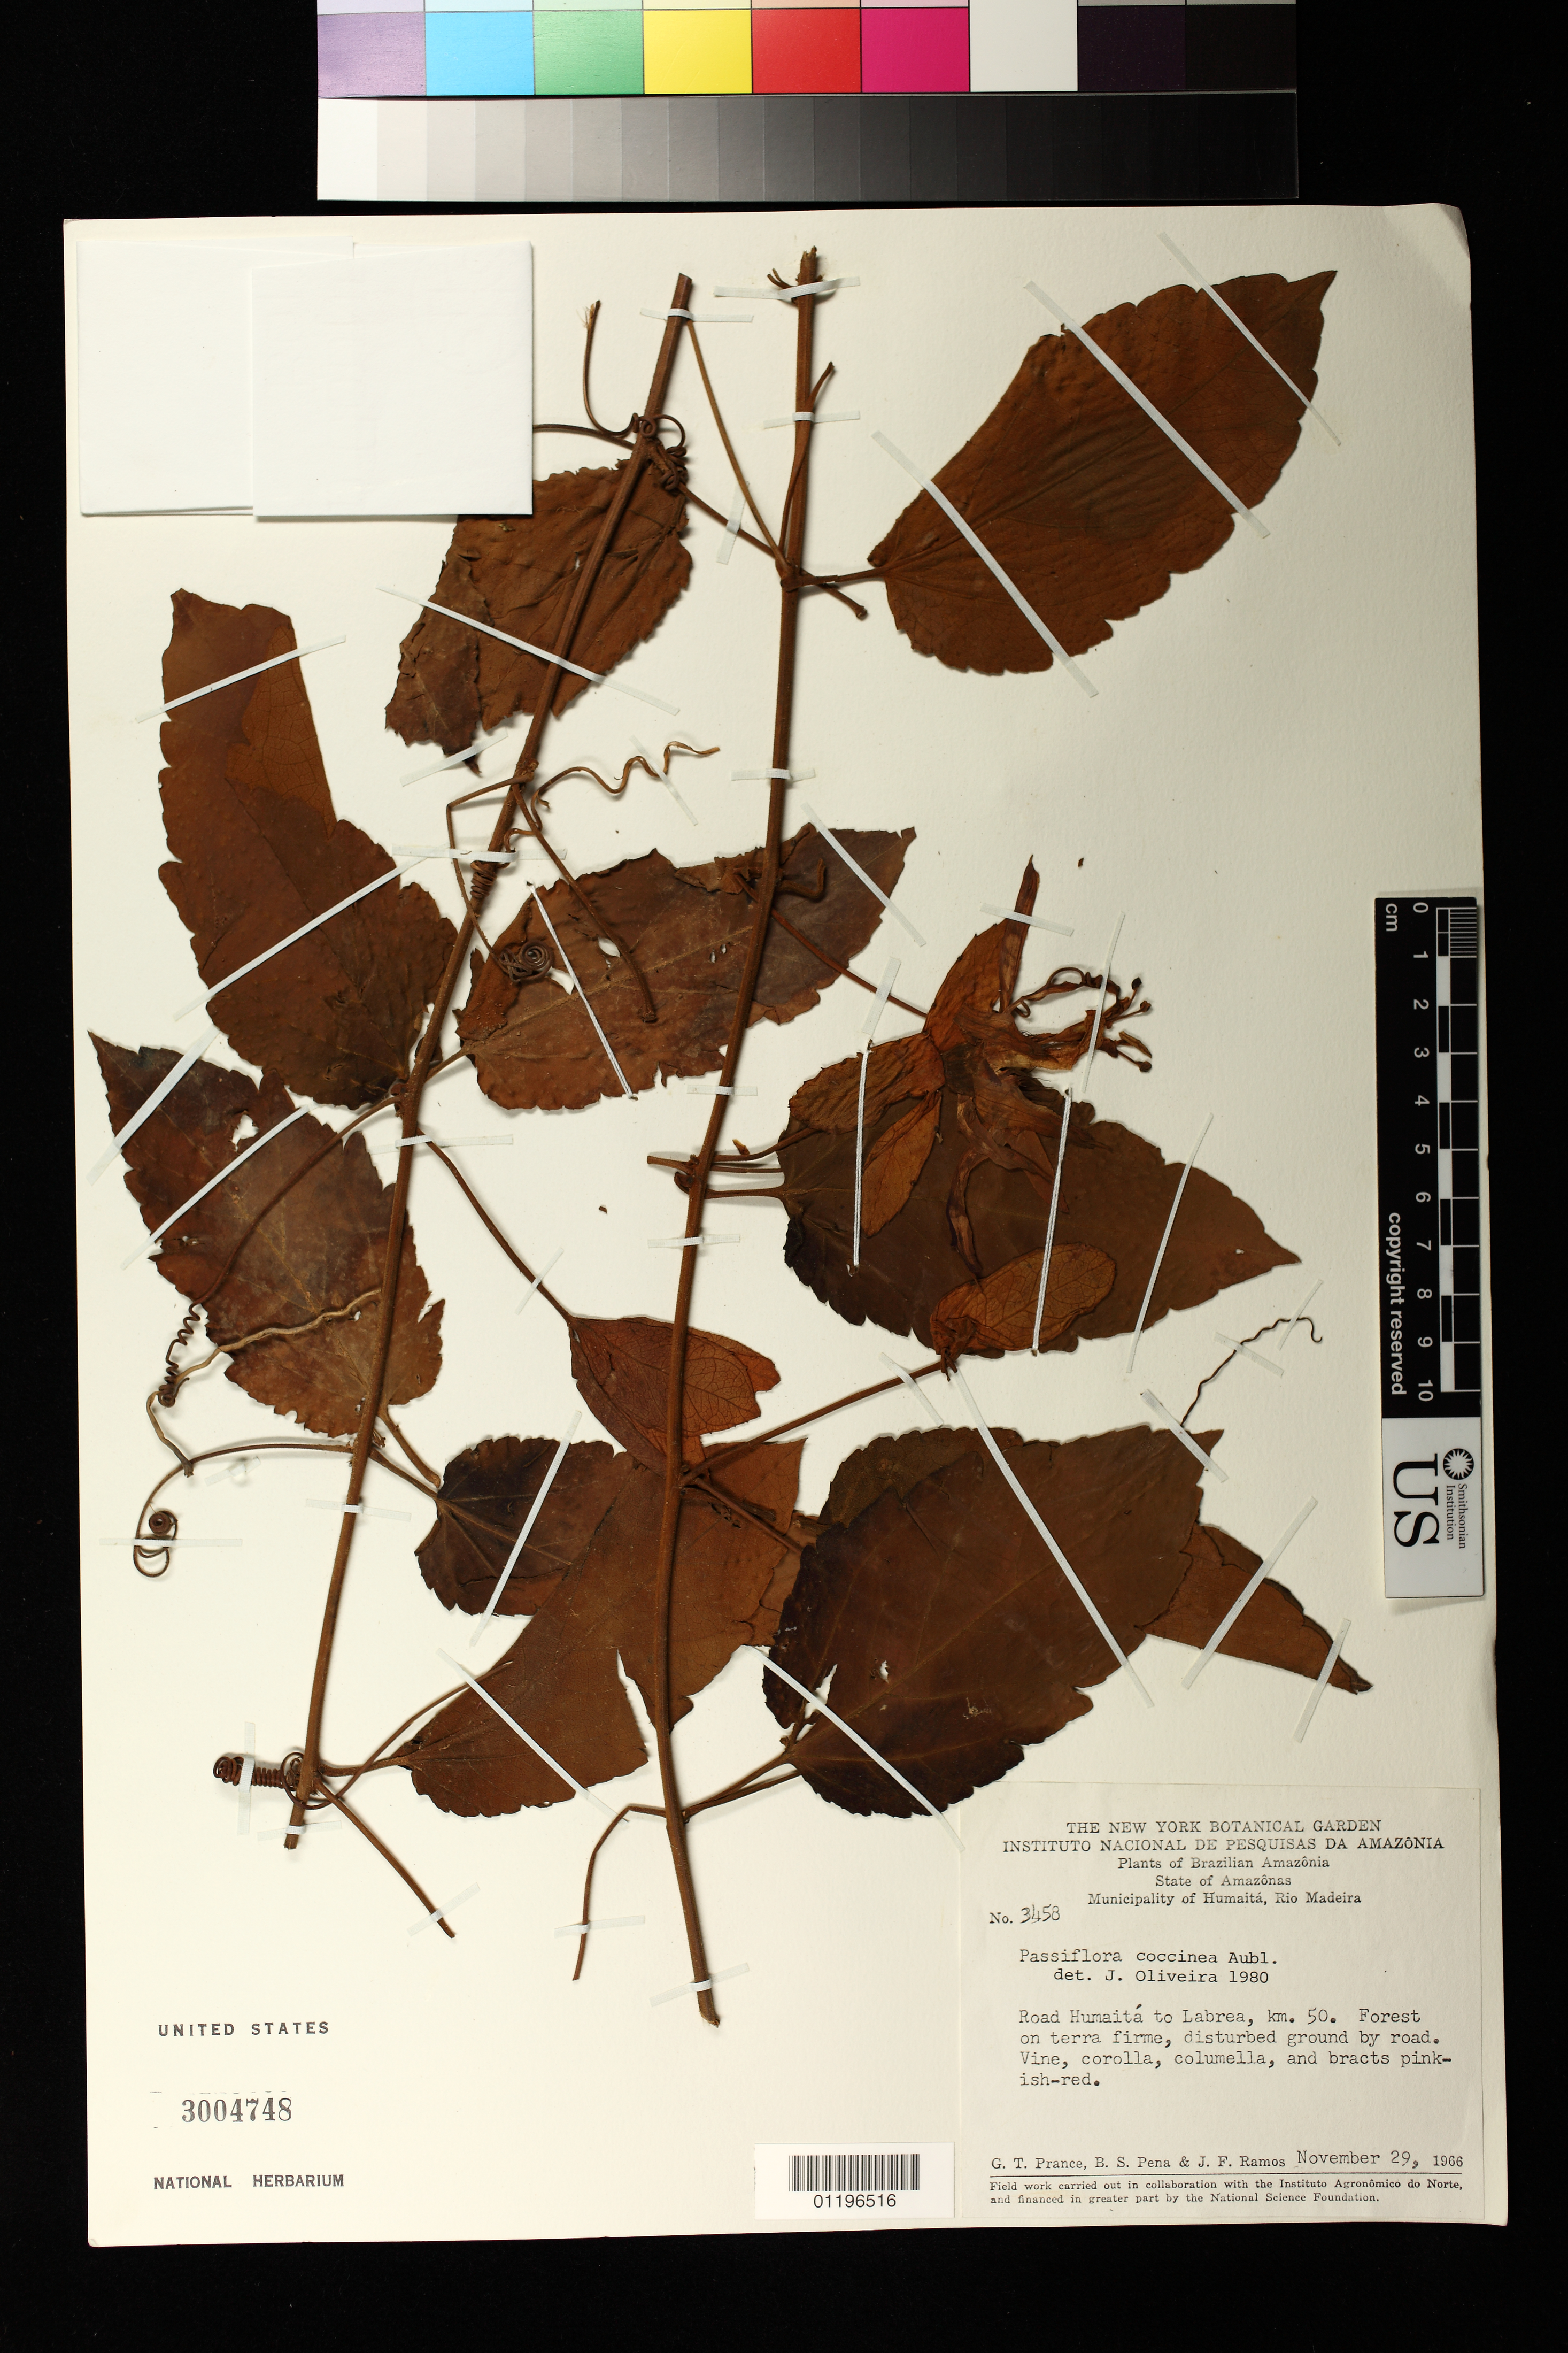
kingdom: Plantae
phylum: Tracheophyta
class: Magnoliopsida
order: Malpighiales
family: Passifloraceae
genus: Passiflora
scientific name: Passiflora coccinea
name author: Aubl.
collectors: G. T. Prance, B. S. Pena & J. F. Ramos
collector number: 3458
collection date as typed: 29 Nov 1966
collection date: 1966-11-29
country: Brazil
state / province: Amazonas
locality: Municipality of Humaita, Rio Madeira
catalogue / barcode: US 3004748